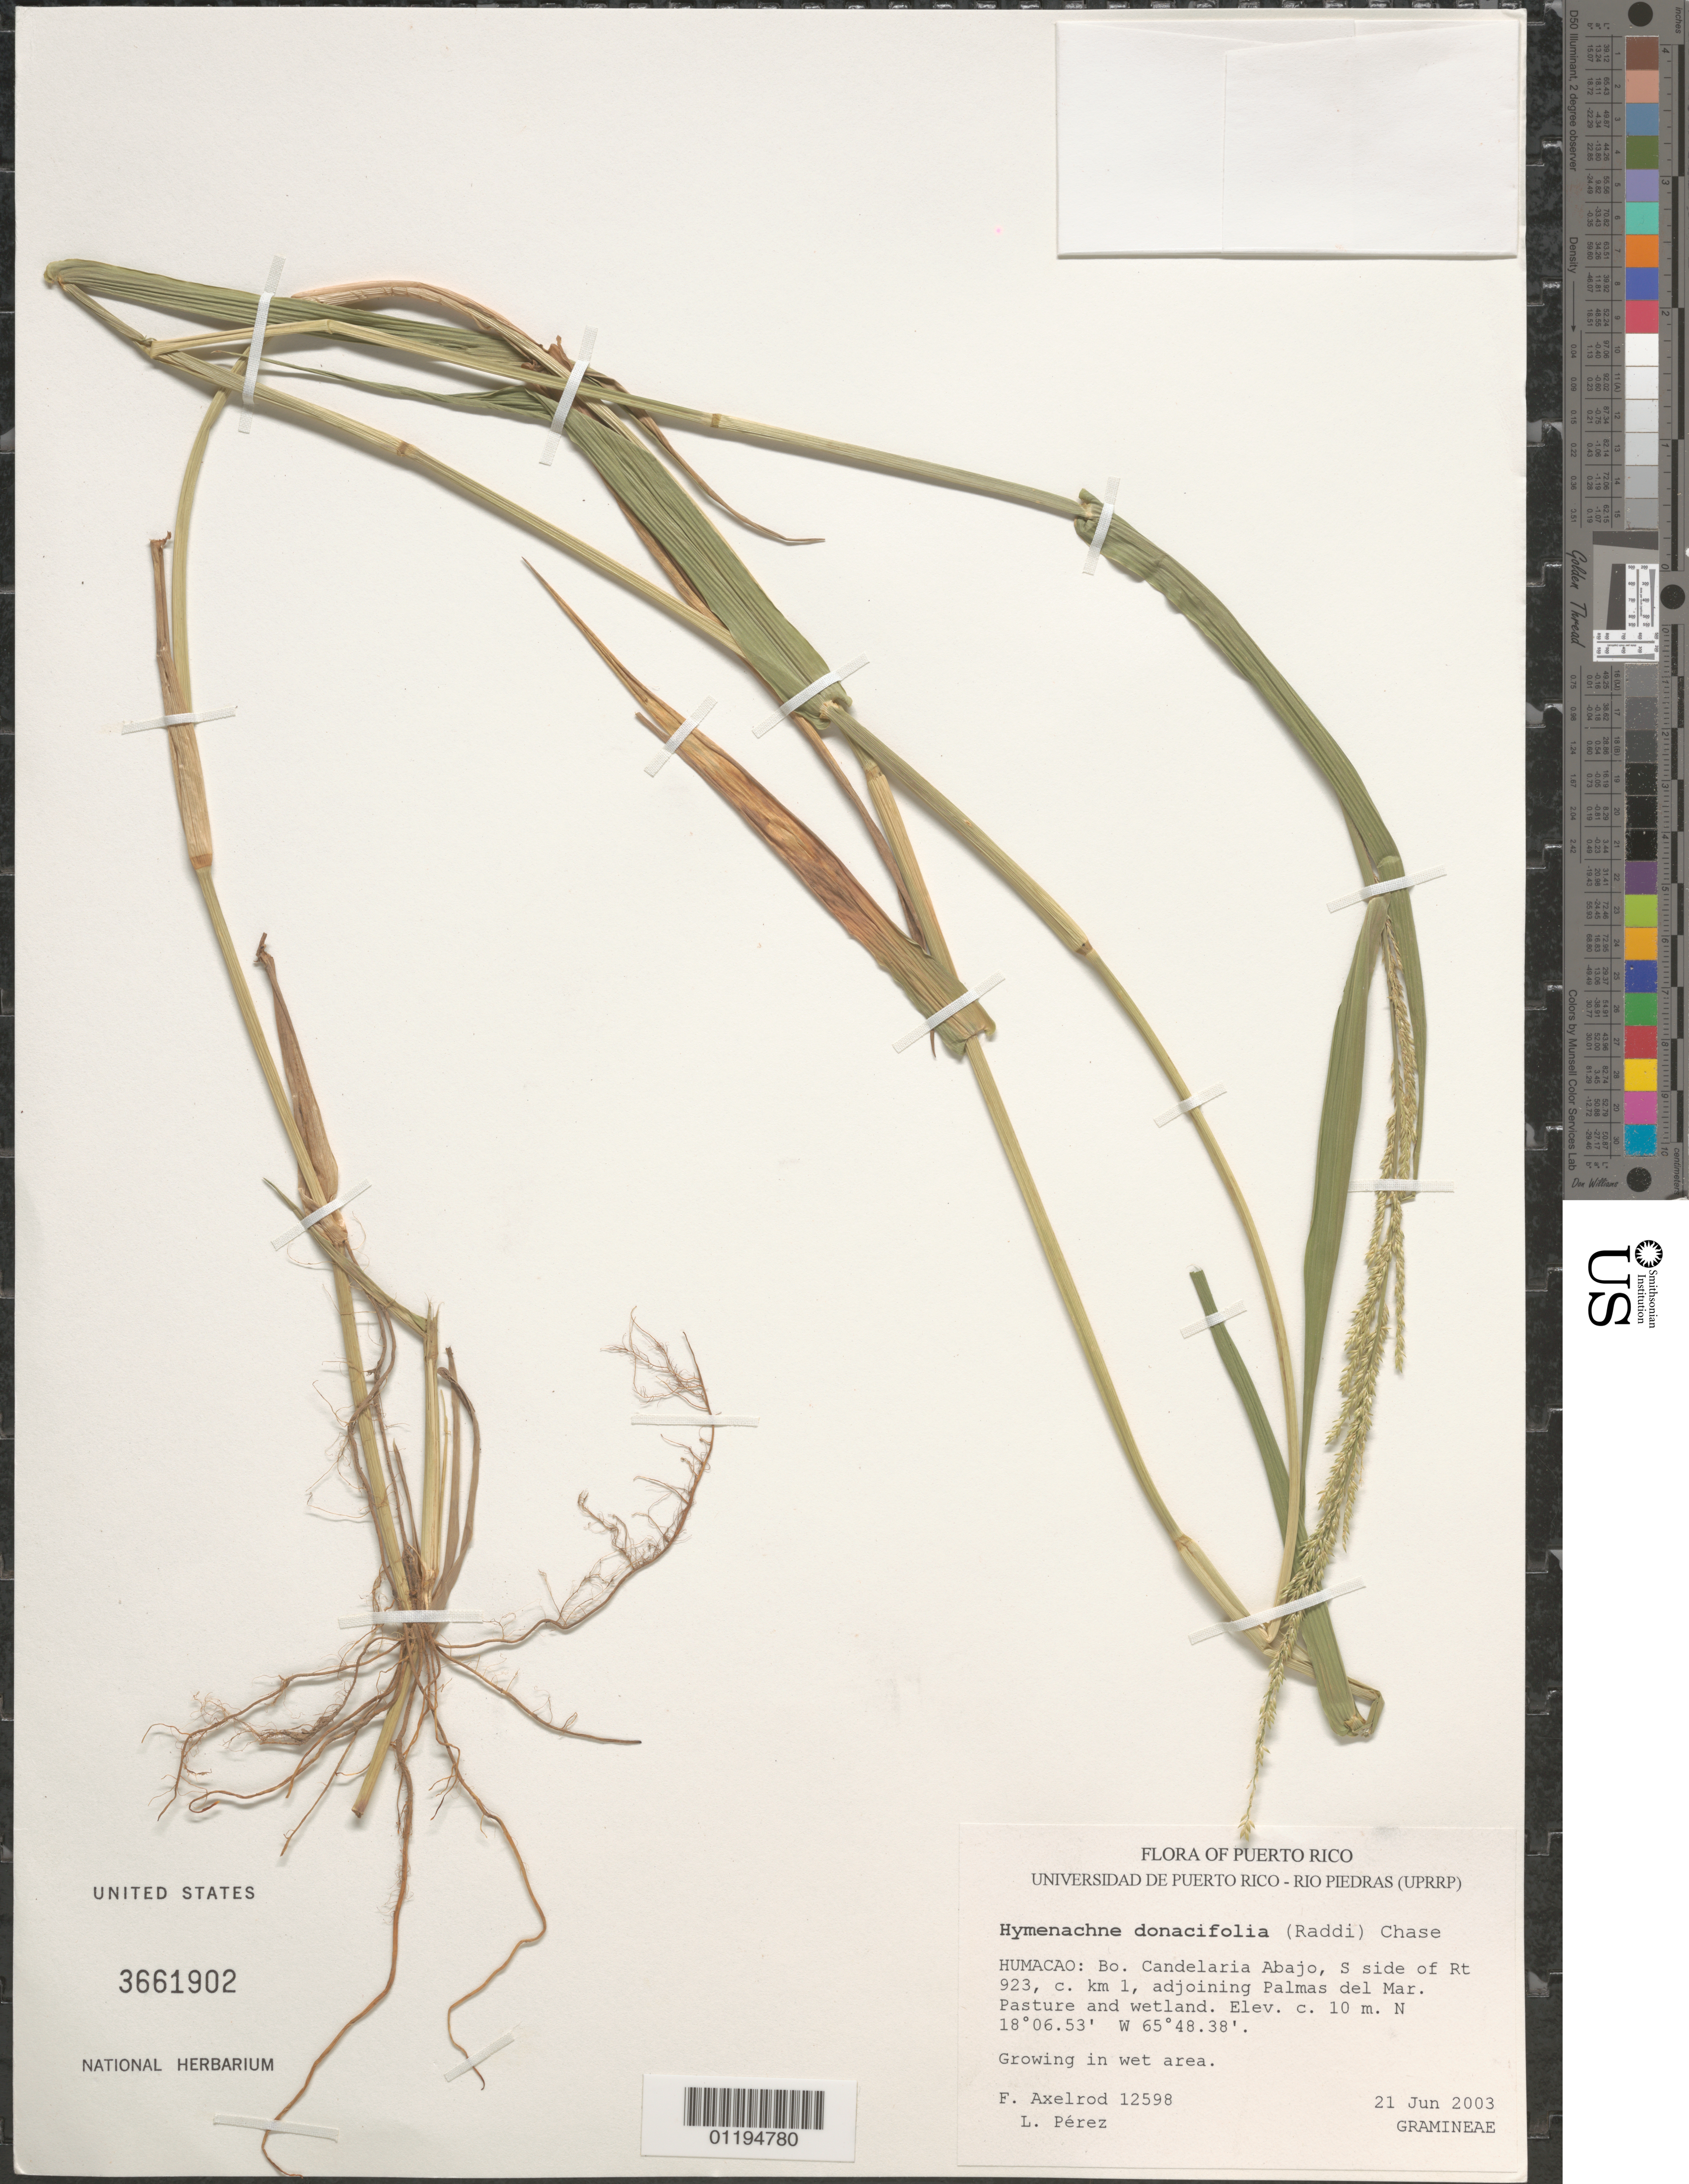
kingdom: Plantae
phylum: Tracheophyta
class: Liliopsida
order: Poales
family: Poaceae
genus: Hymenachne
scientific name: Hymenachne donacifolia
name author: (Raddi) Chase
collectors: F. S. Axelrod & L. Pérez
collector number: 12598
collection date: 2013-06-21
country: Puerto Rico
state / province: Humacao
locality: S side of Rt. 923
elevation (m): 10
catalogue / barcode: US 3661902